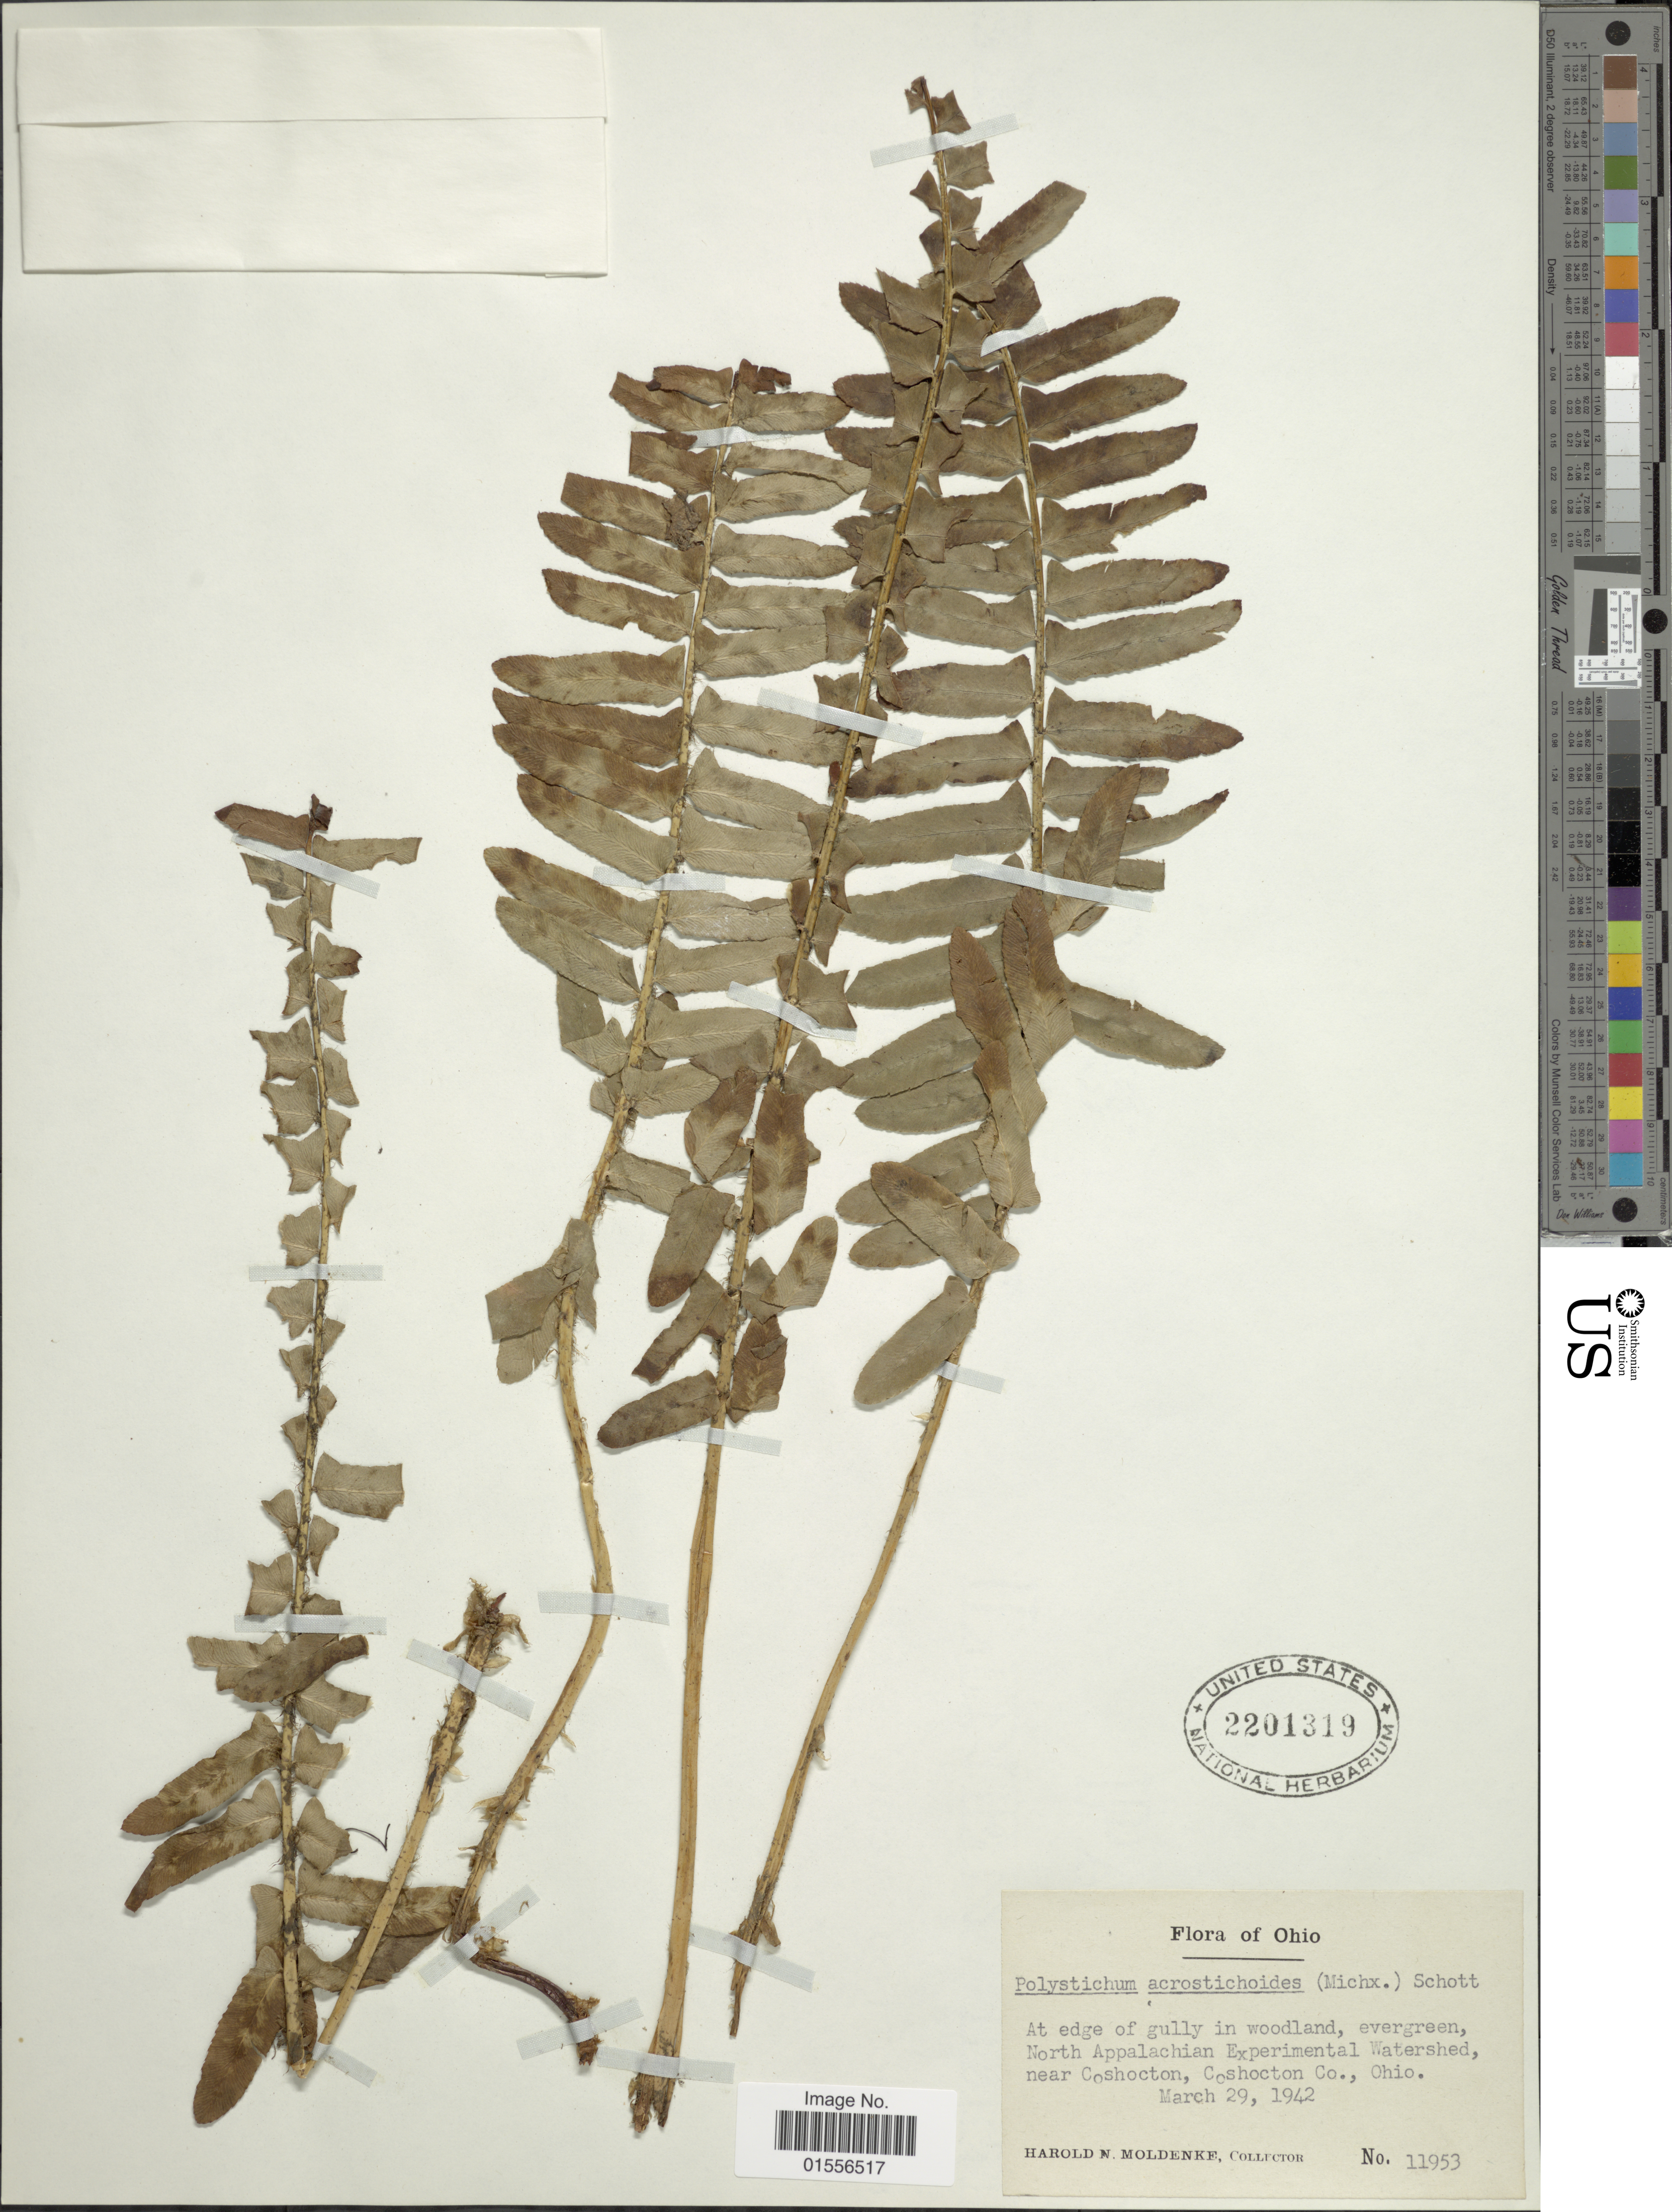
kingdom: Plantae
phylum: Tracheophyta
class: Polypodiopsida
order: Polypodiales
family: Dryopteridaceae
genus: Polystichum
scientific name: Polystichum acrostichoides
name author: (Michx.) Schott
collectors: H. N. Moldenke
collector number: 11953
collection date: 1942-03-29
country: United States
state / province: Ohio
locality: At edge of gully in woodland, evergreen, North Appalachian Experimental Watershed, near Coshocton, Coshocton Co.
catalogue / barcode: US 2201319